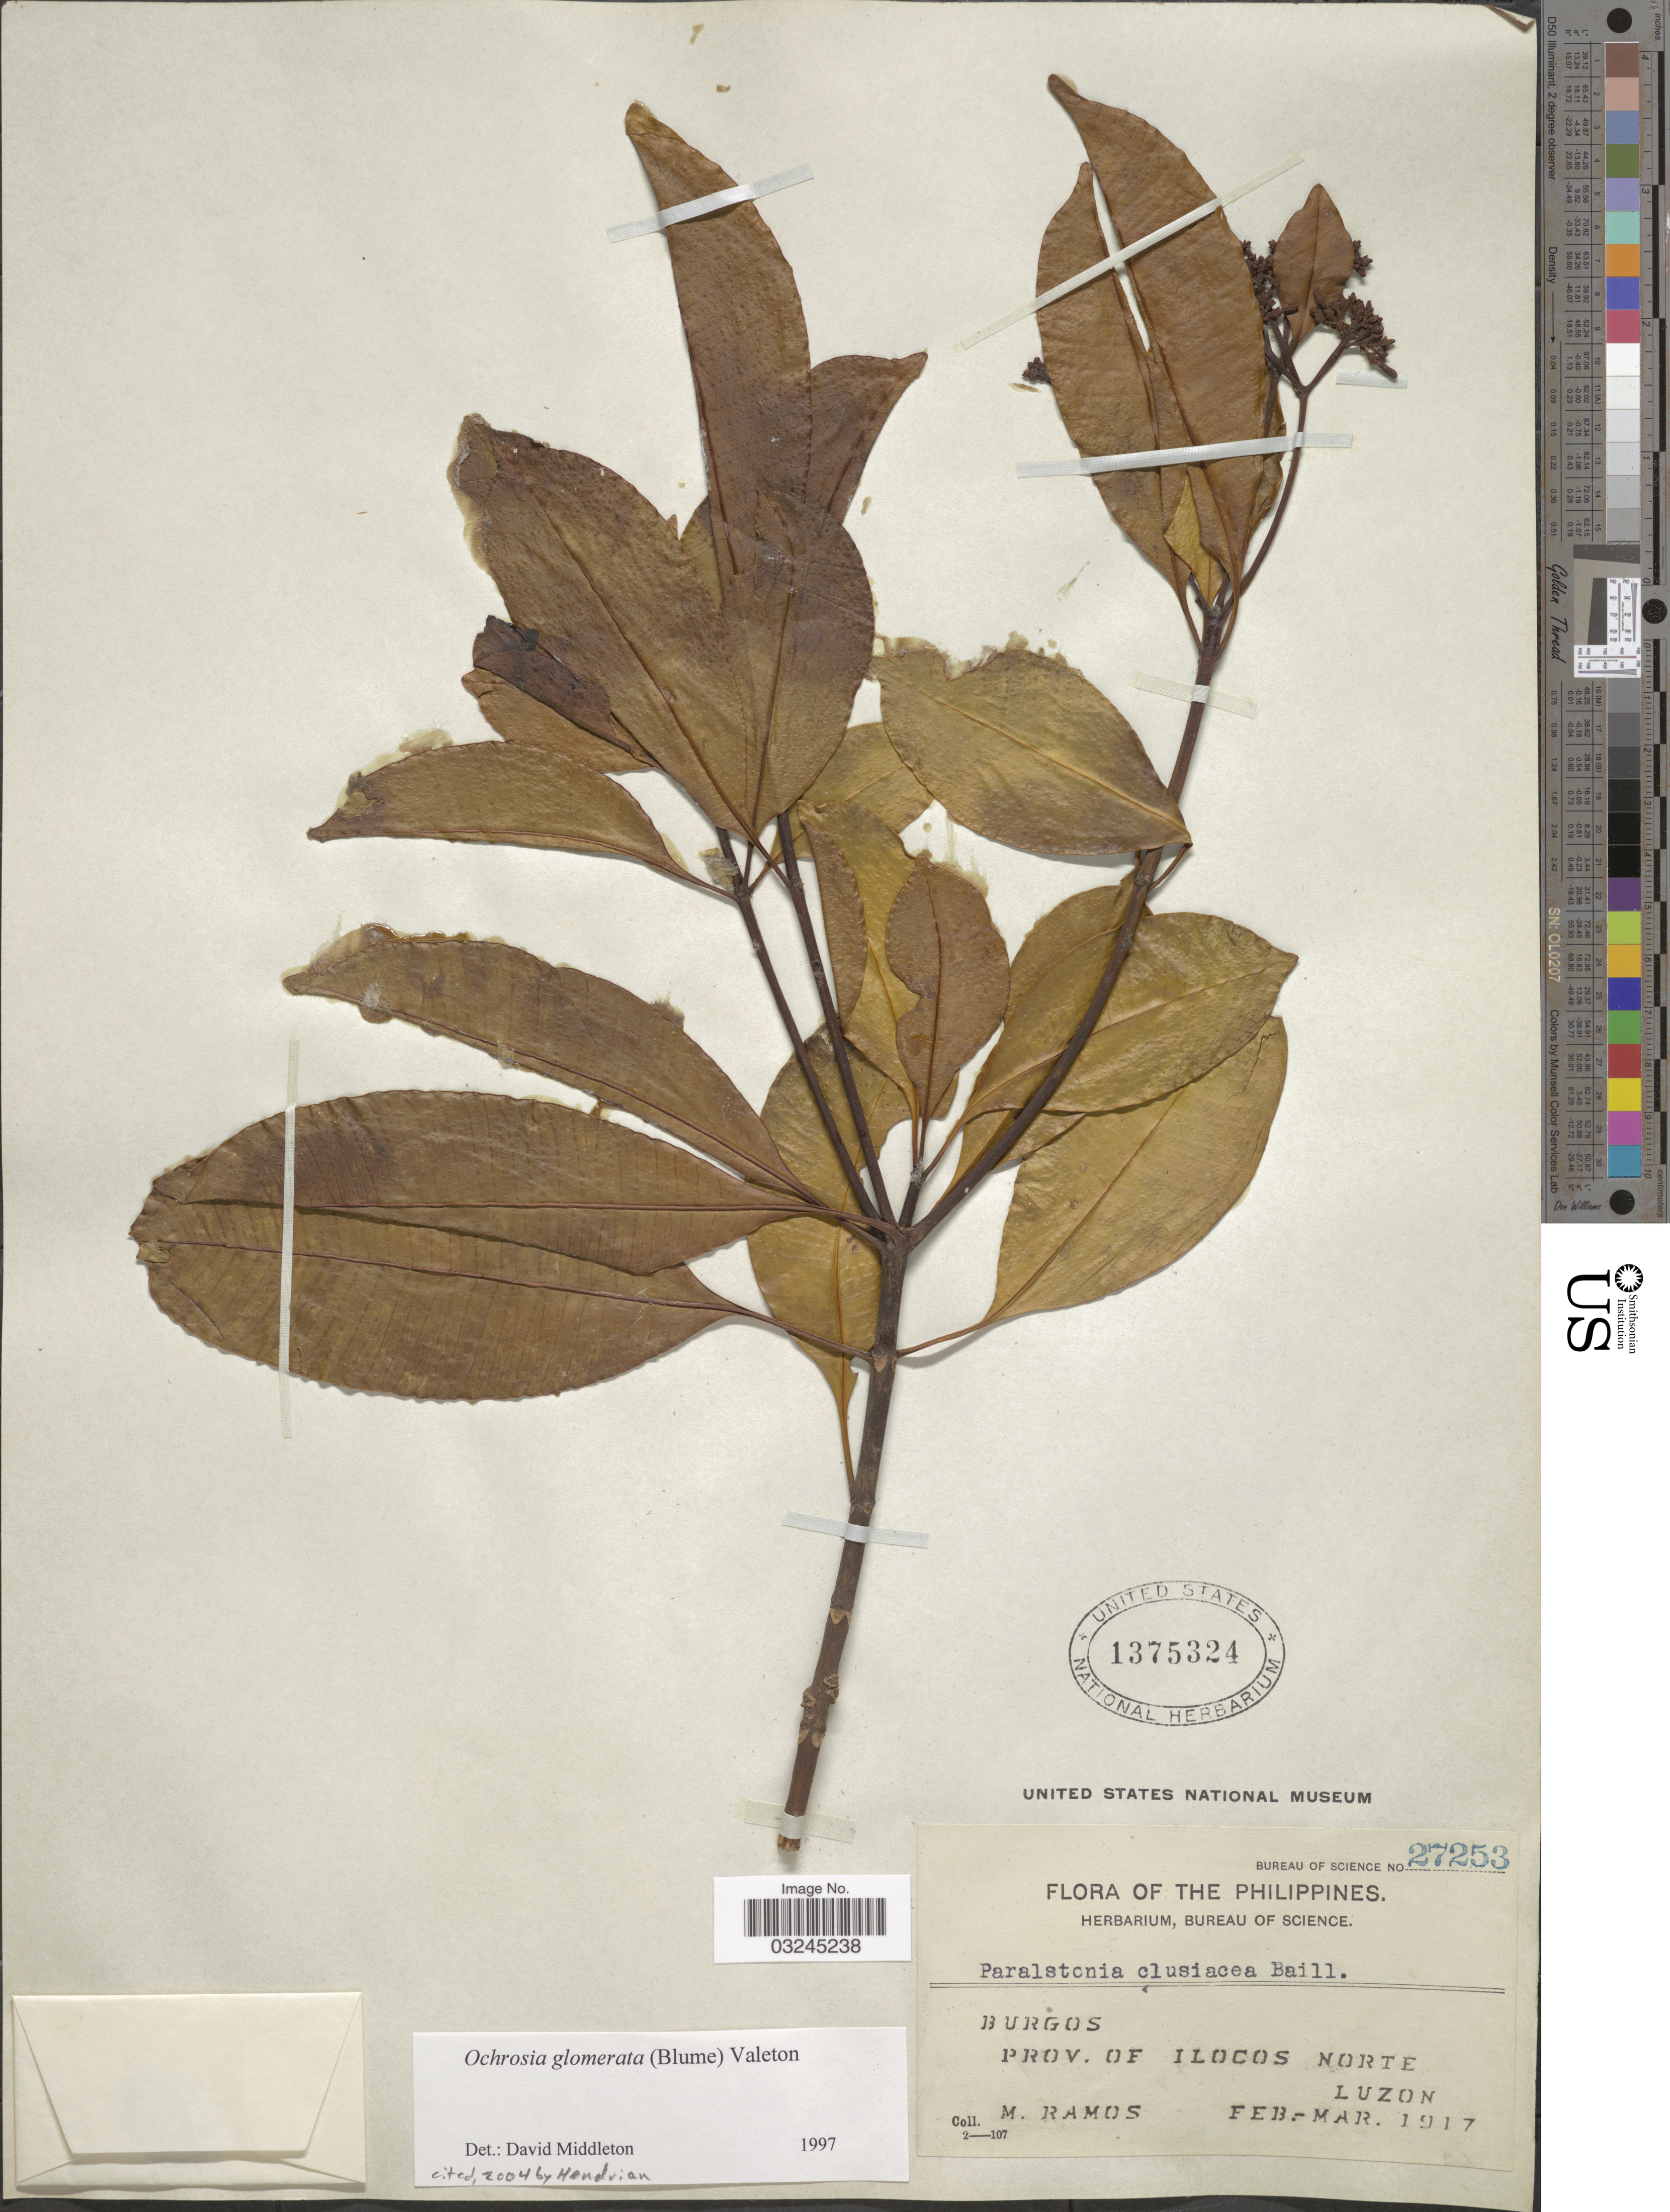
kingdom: Plantae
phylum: Tracheophyta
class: Magnoliopsida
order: Gentianales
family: Apocynaceae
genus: Ochrosia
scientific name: Ochrosia glomerata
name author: (Blume) F. Muell.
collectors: M. Ramos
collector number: Bureau of Science 27253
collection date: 1917-02/1917-03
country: Philippines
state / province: Ilocos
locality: Burgos. Prov. of Ilocos Norte. Luzon.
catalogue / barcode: US 1375324